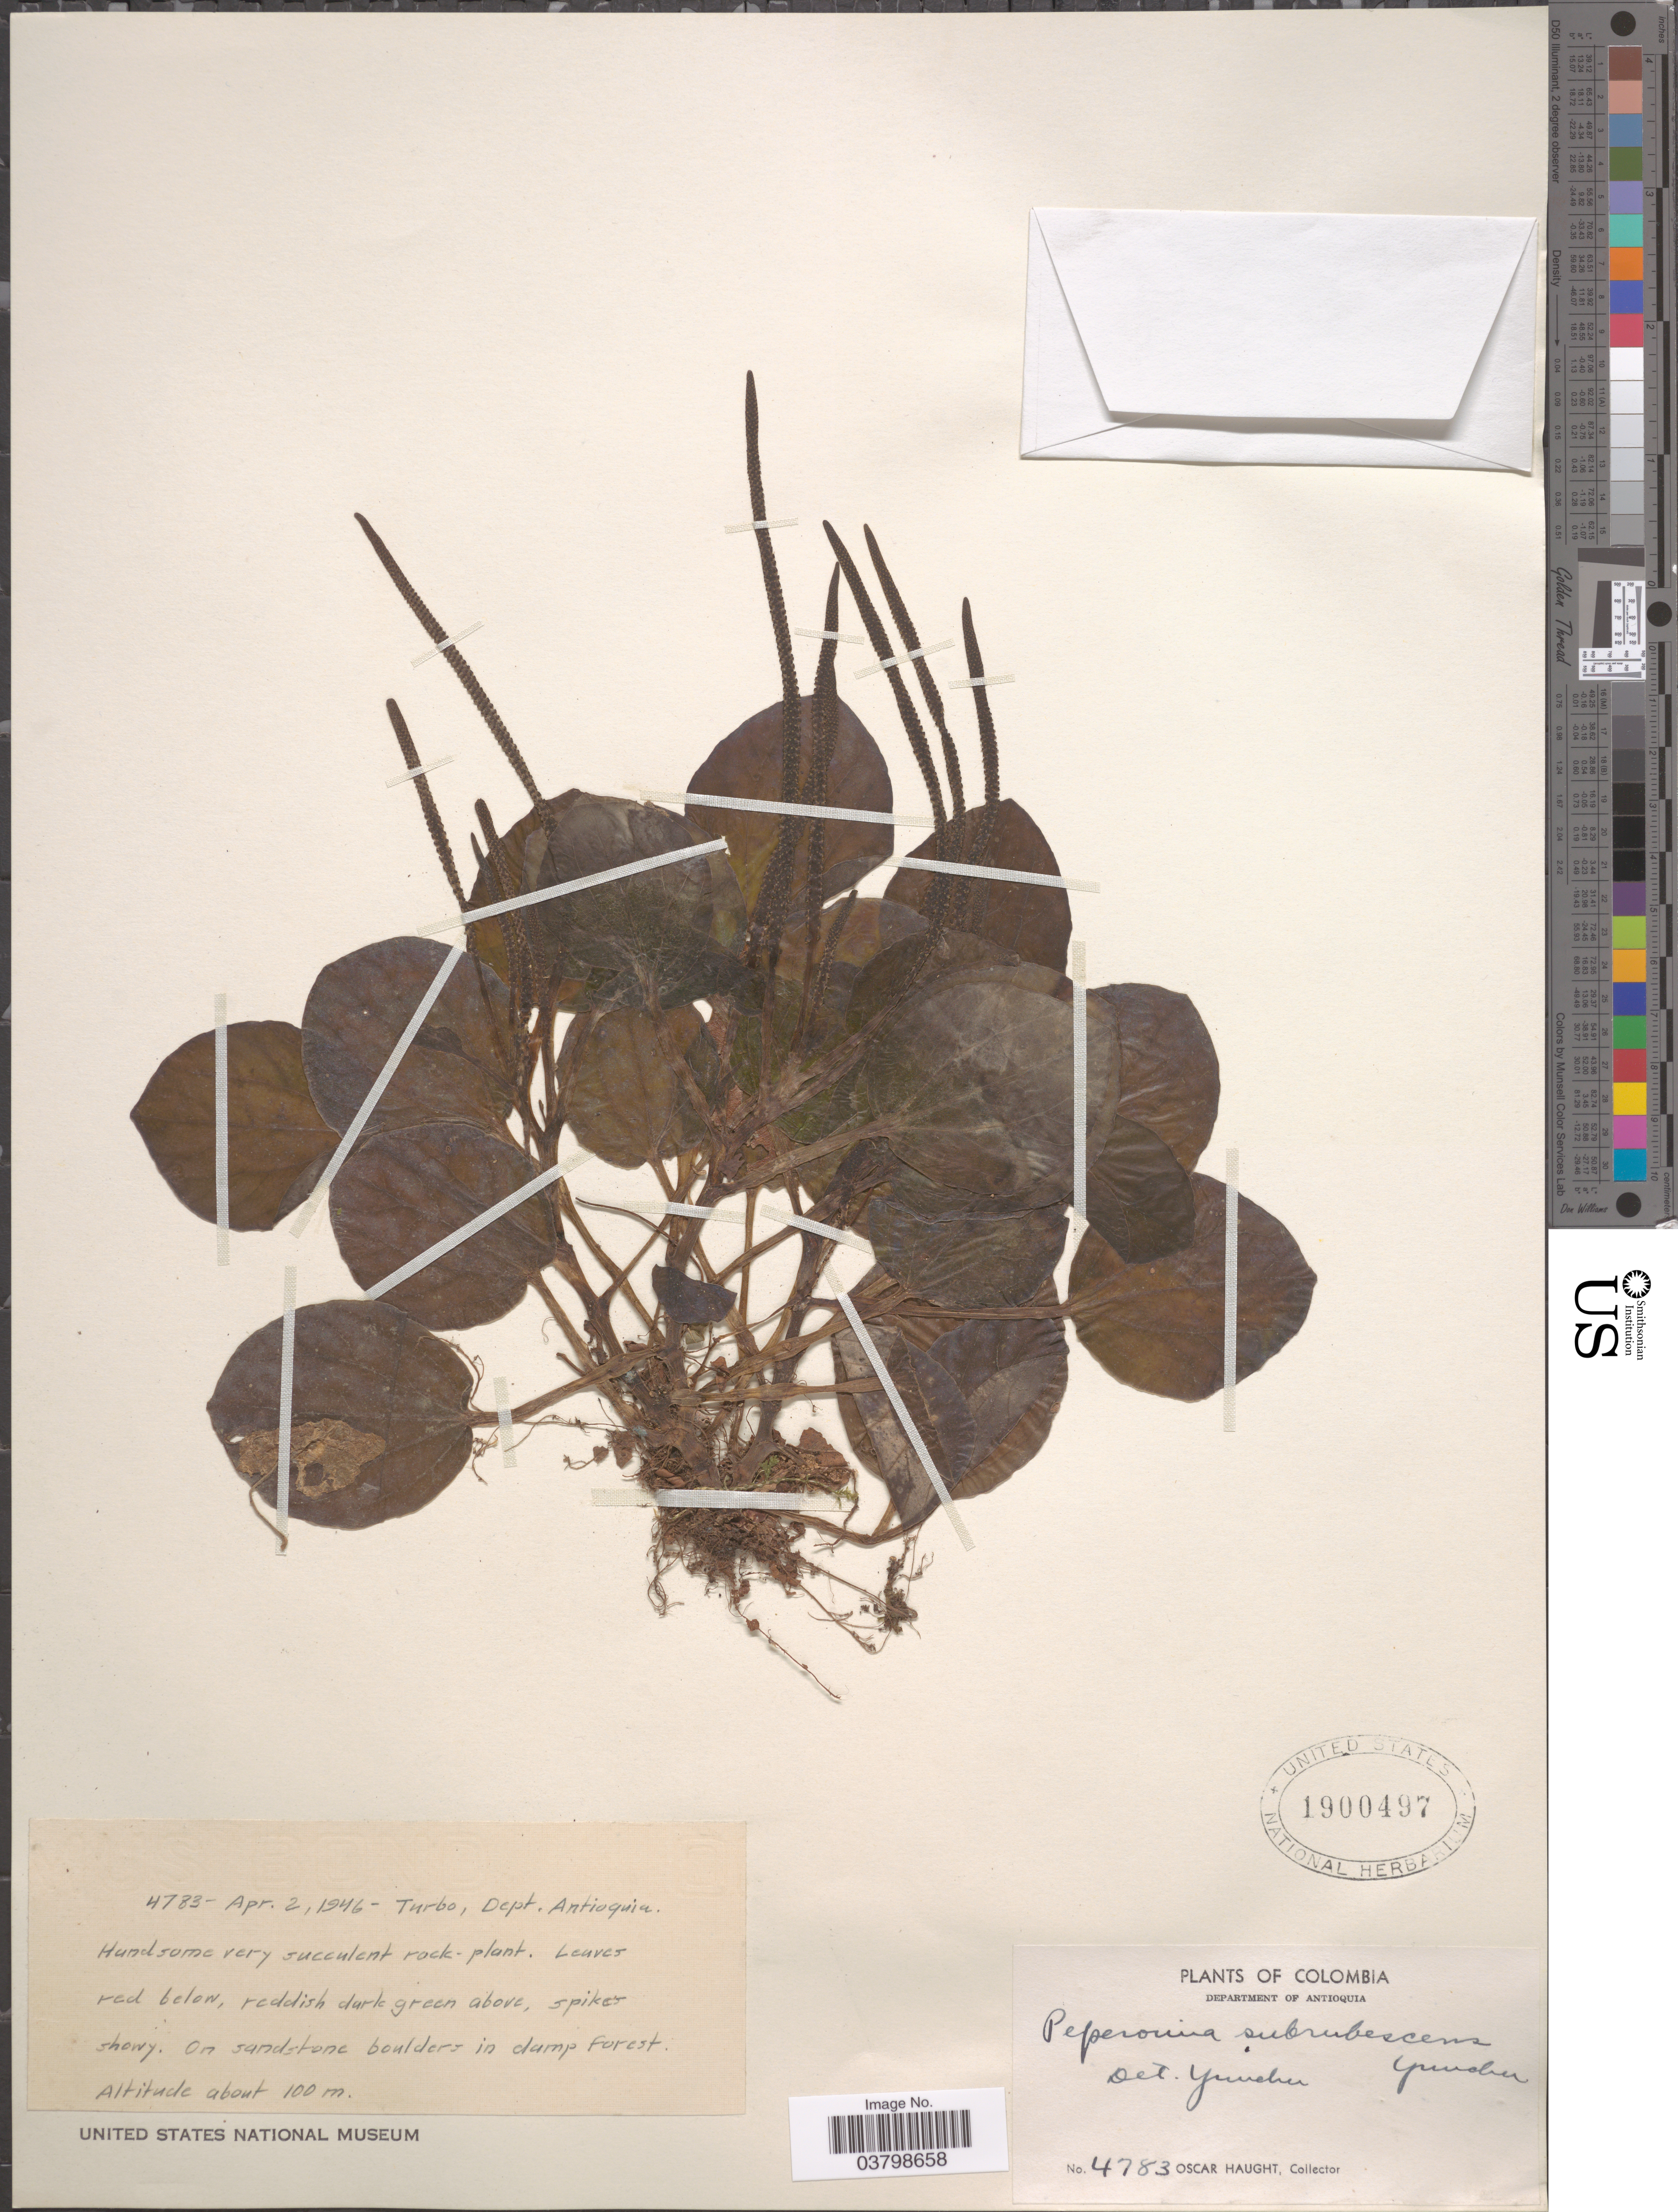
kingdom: Plantae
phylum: Tracheophyta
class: Magnoliopsida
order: Piperales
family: Piperaceae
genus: Peperomia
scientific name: Peperomia subrubescens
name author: Yunck. in Trel. & Yunck.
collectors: O. Haught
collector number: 4783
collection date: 1946-04-02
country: Colombia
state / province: Antioquia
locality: Turbo, Department of Antioquia.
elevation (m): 100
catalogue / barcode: US 1900497